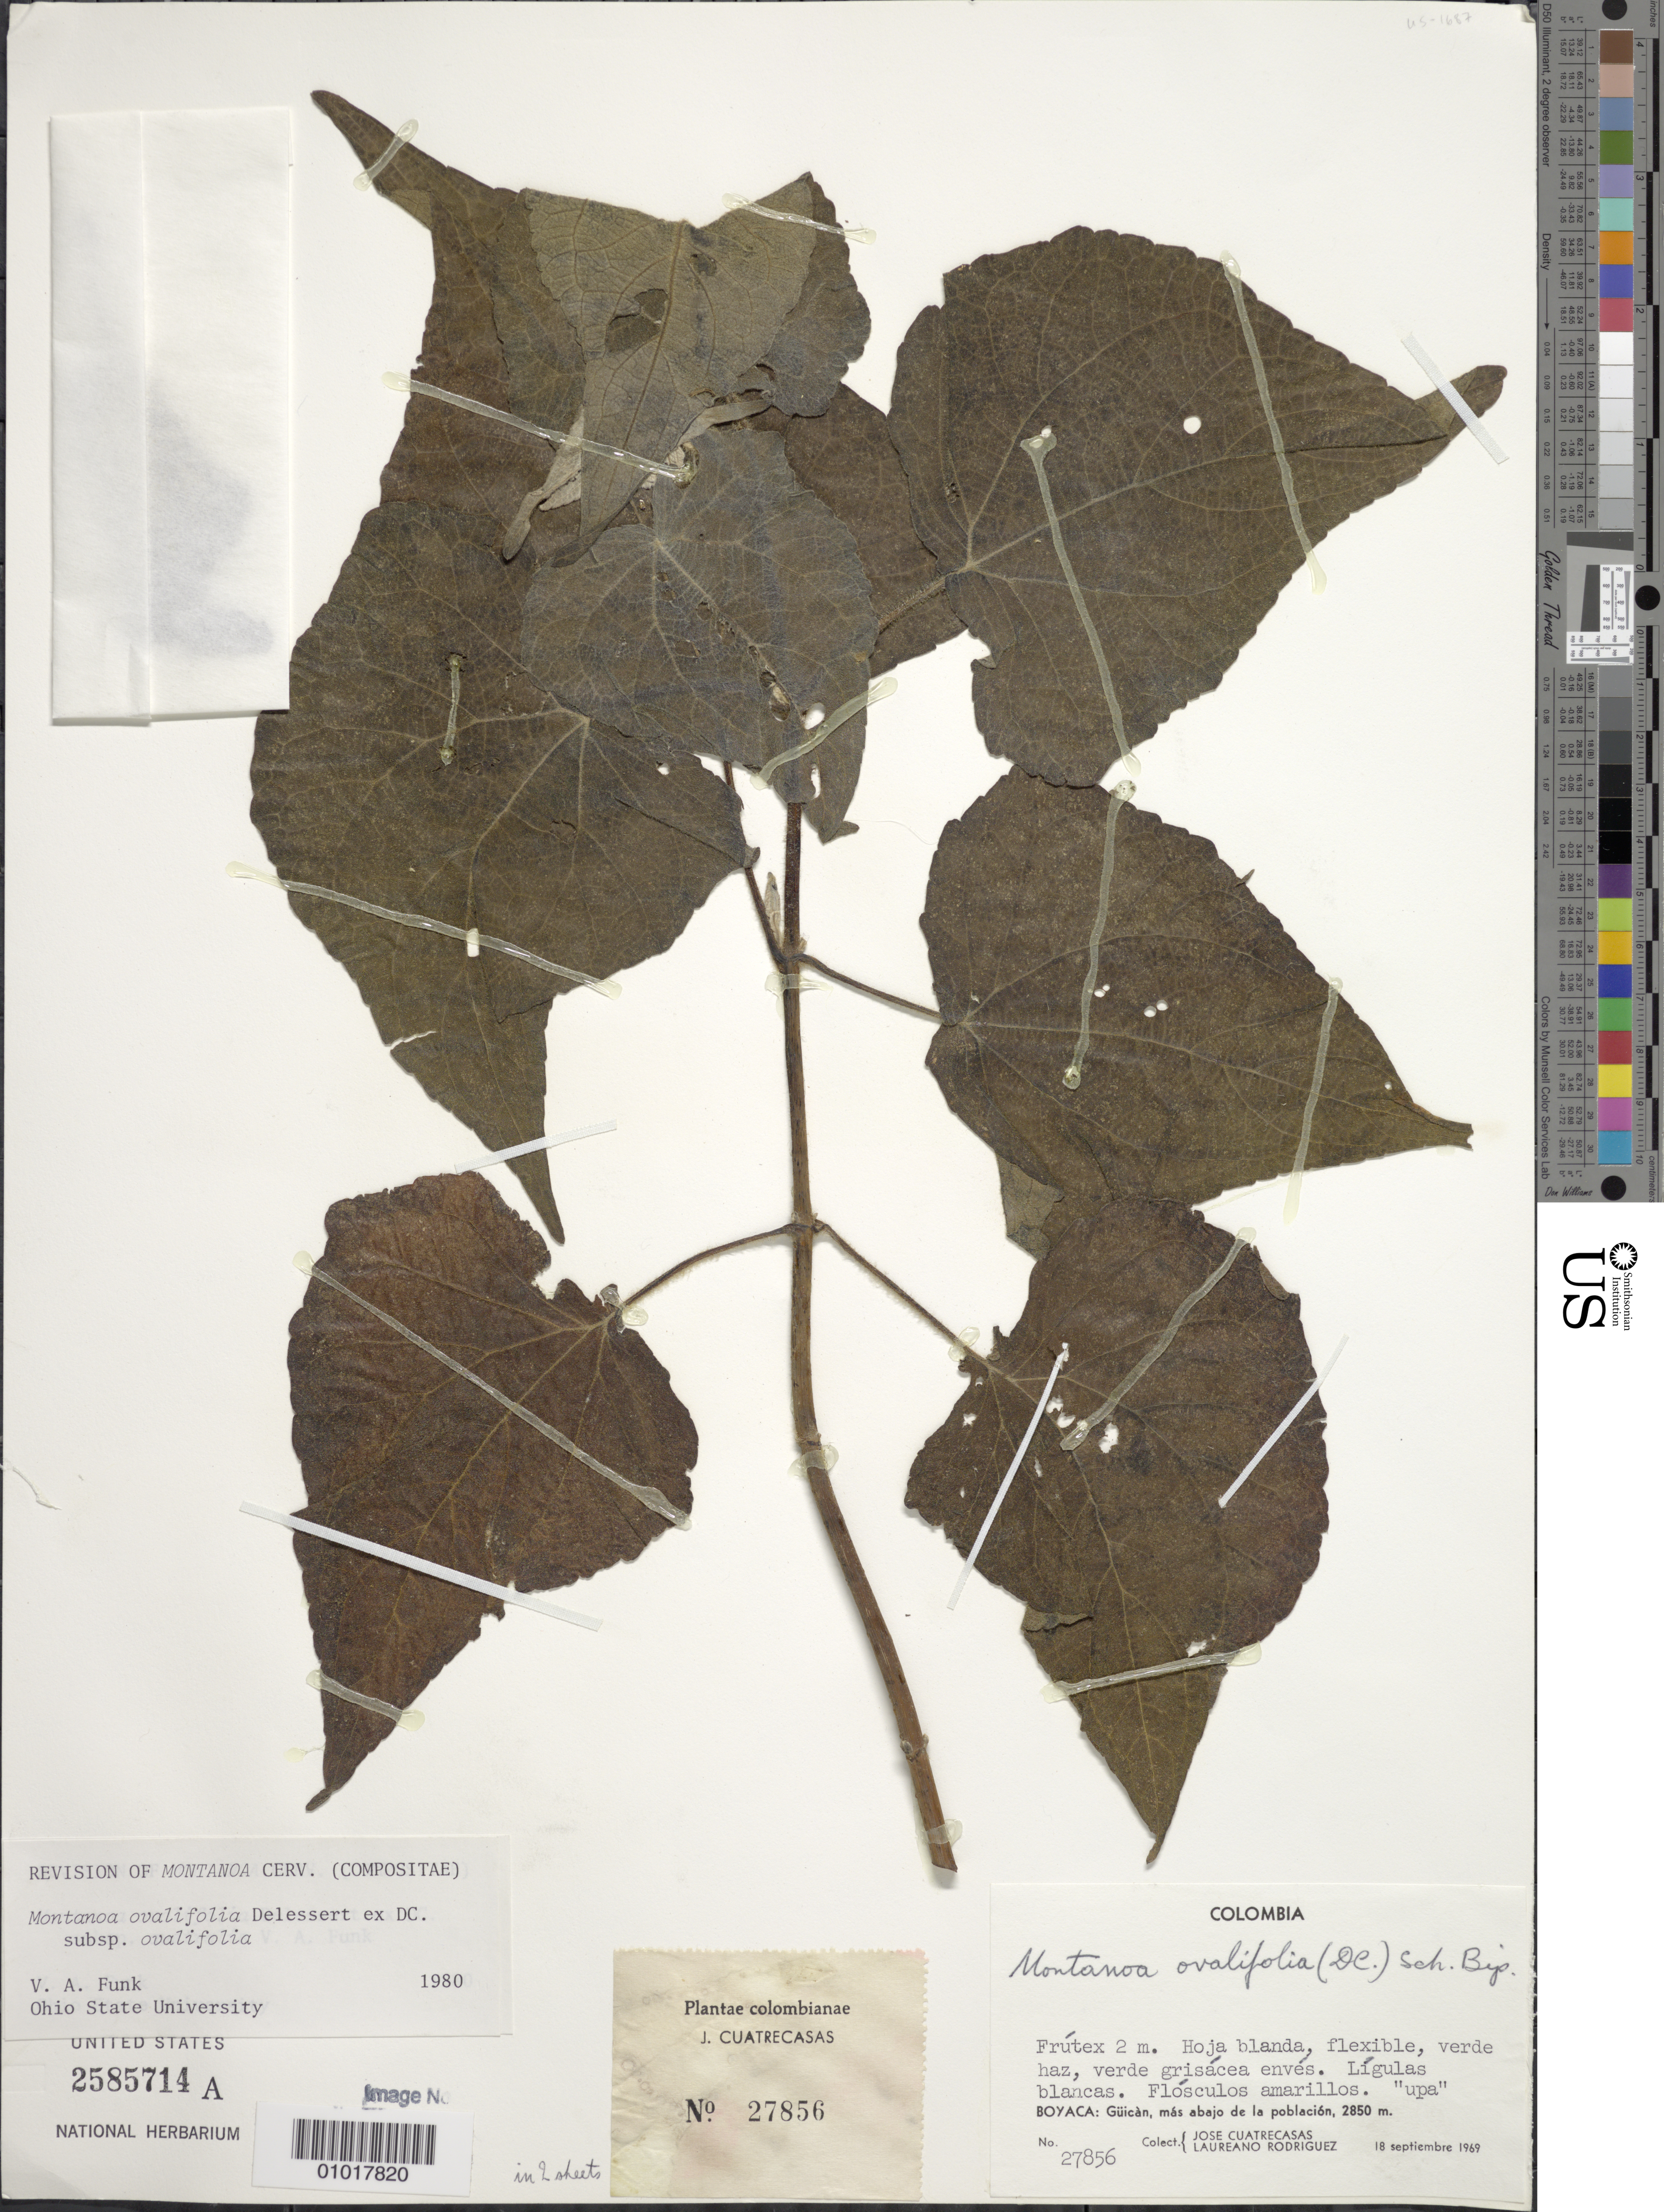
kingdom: Plantae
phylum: Tracheophyta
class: Magnoliopsida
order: Asterales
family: Asteraceae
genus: Montanoa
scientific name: Montanoa ovalifolia subsp. ovalifolia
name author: DC.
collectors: J. Cuatrecasas & L. Rodriguez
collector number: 27856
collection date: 1969-09-18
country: Colombia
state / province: Boyacá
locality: Guican, mas abajo de la poblacion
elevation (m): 2850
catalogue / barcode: US 2585714A